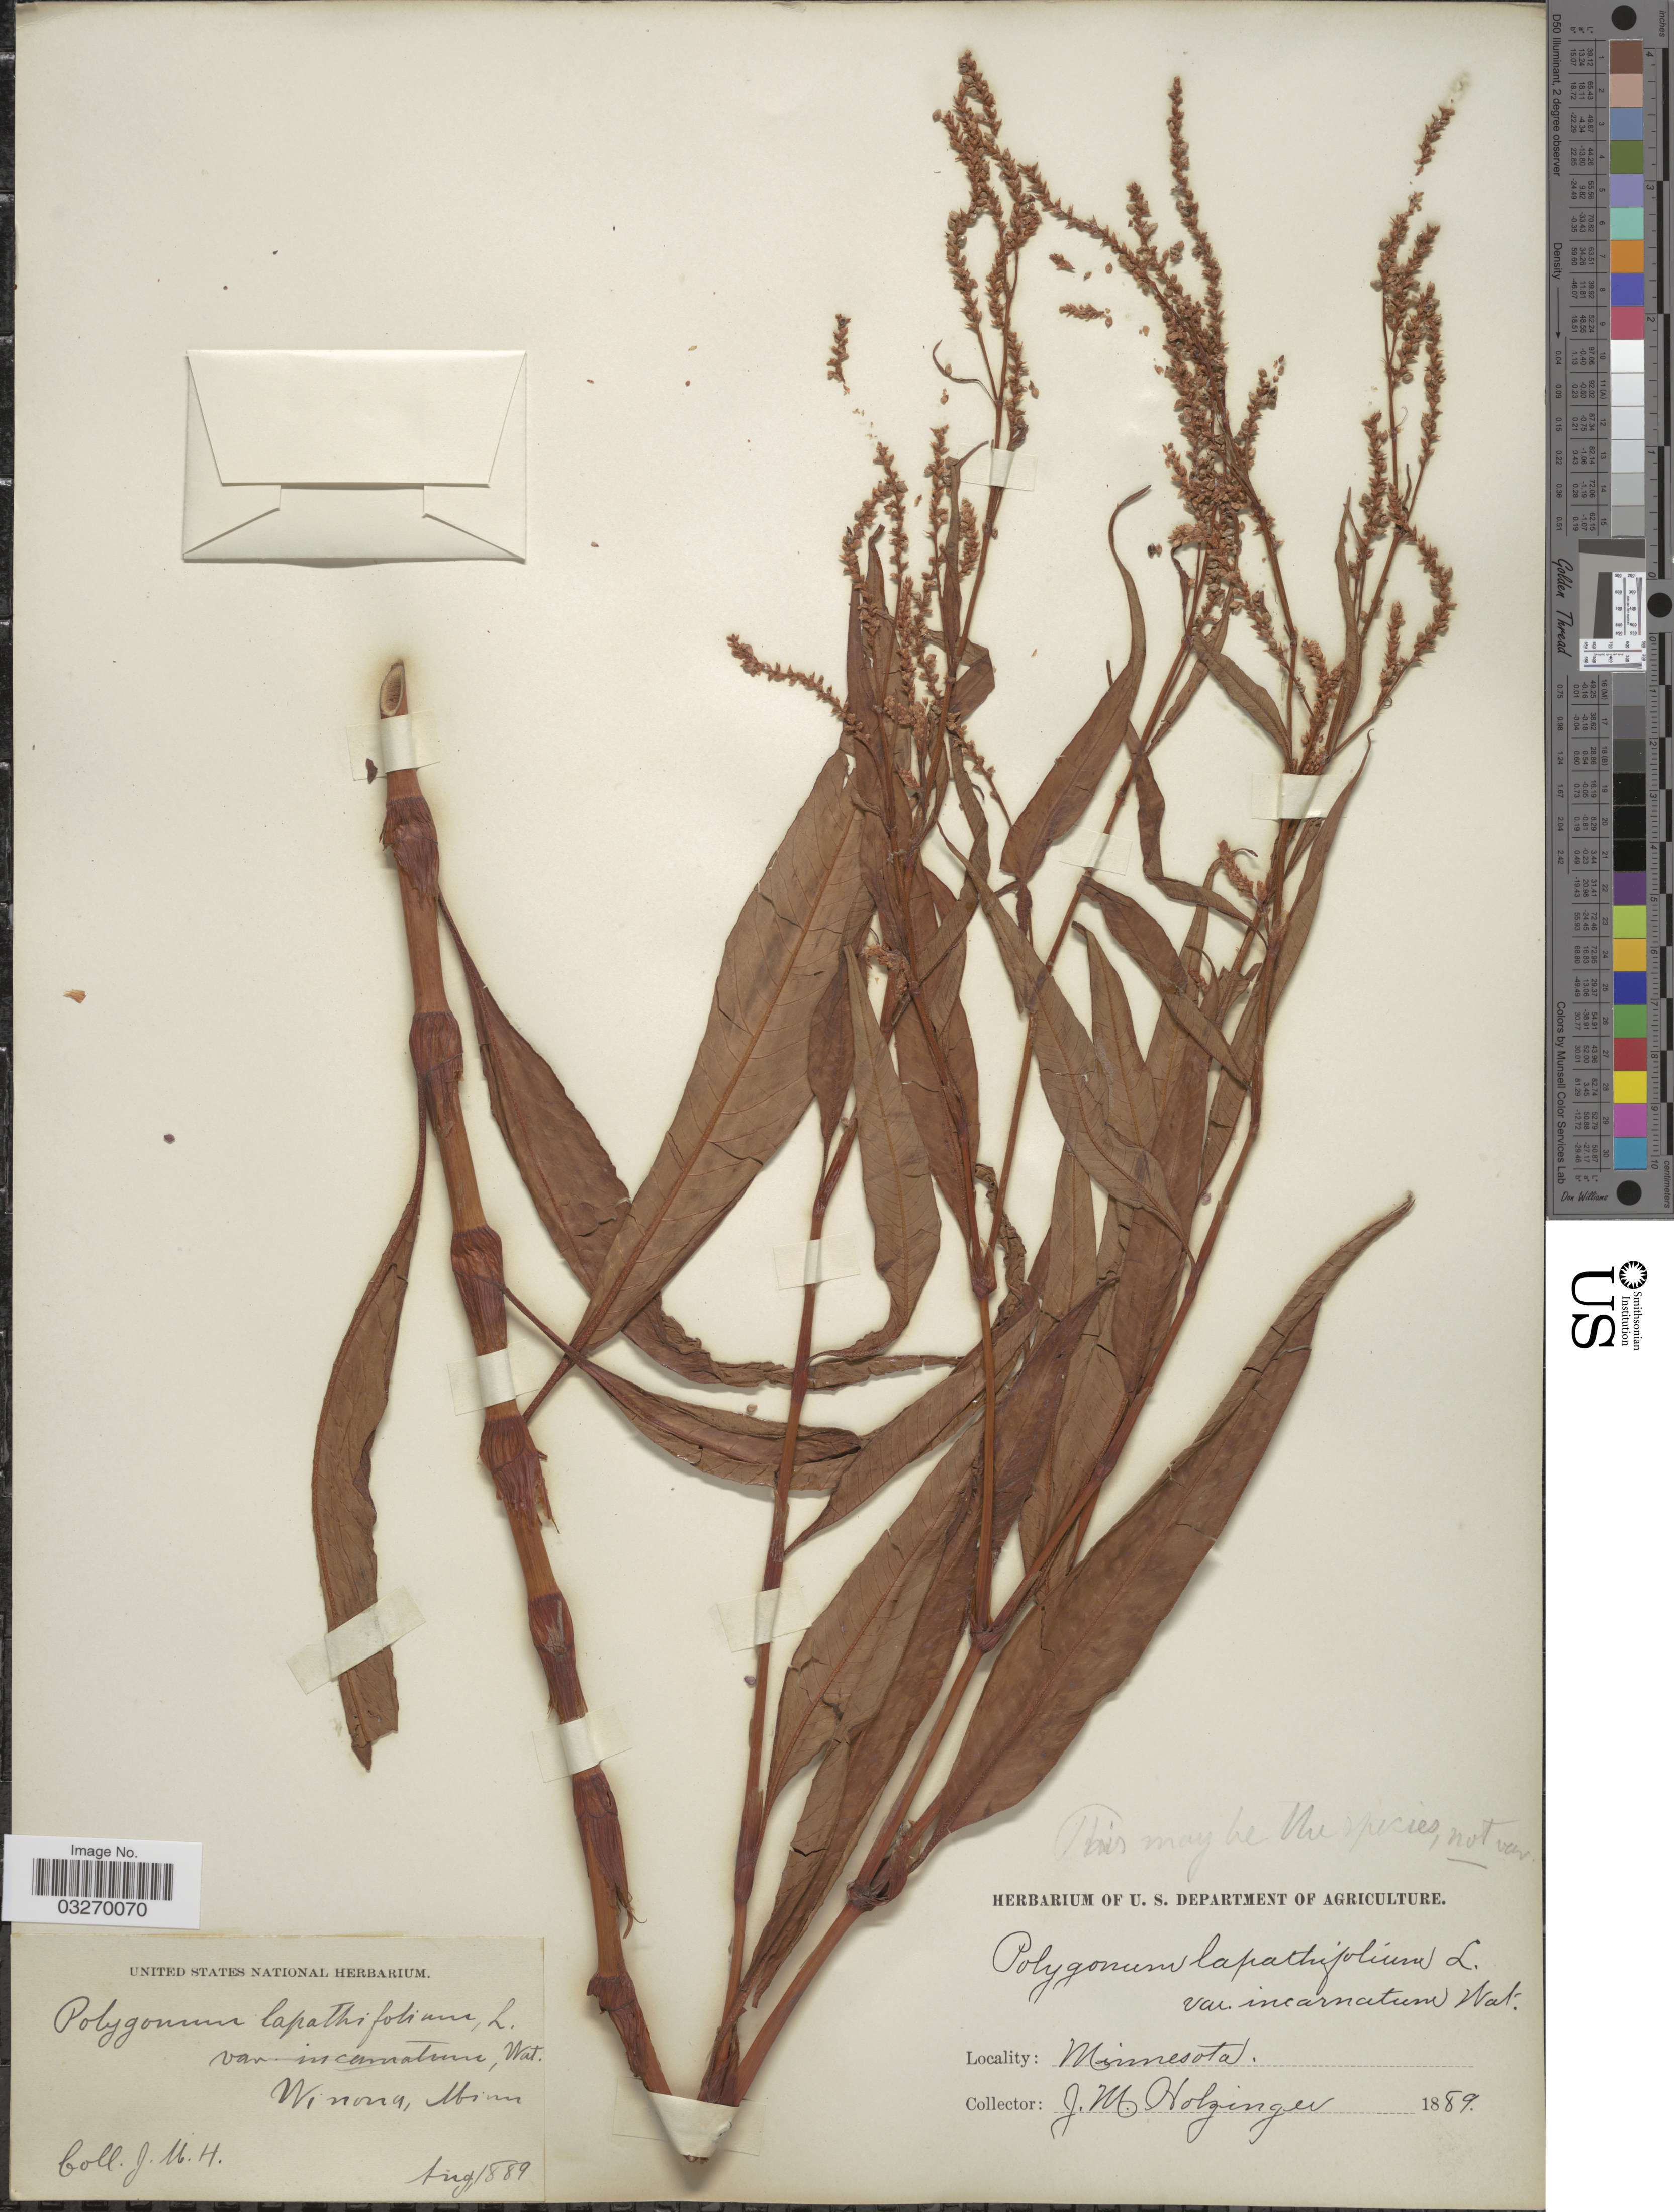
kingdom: Plantae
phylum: Tracheophyta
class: Magnoliopsida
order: Caryophyllales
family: Polygonaceae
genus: Persicaria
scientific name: Persicaria lapathifolia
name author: (L.) Delarbre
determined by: Atha, D. E.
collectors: J. M. Holzinger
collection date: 1889-08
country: United States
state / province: Minnesota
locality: Winona.